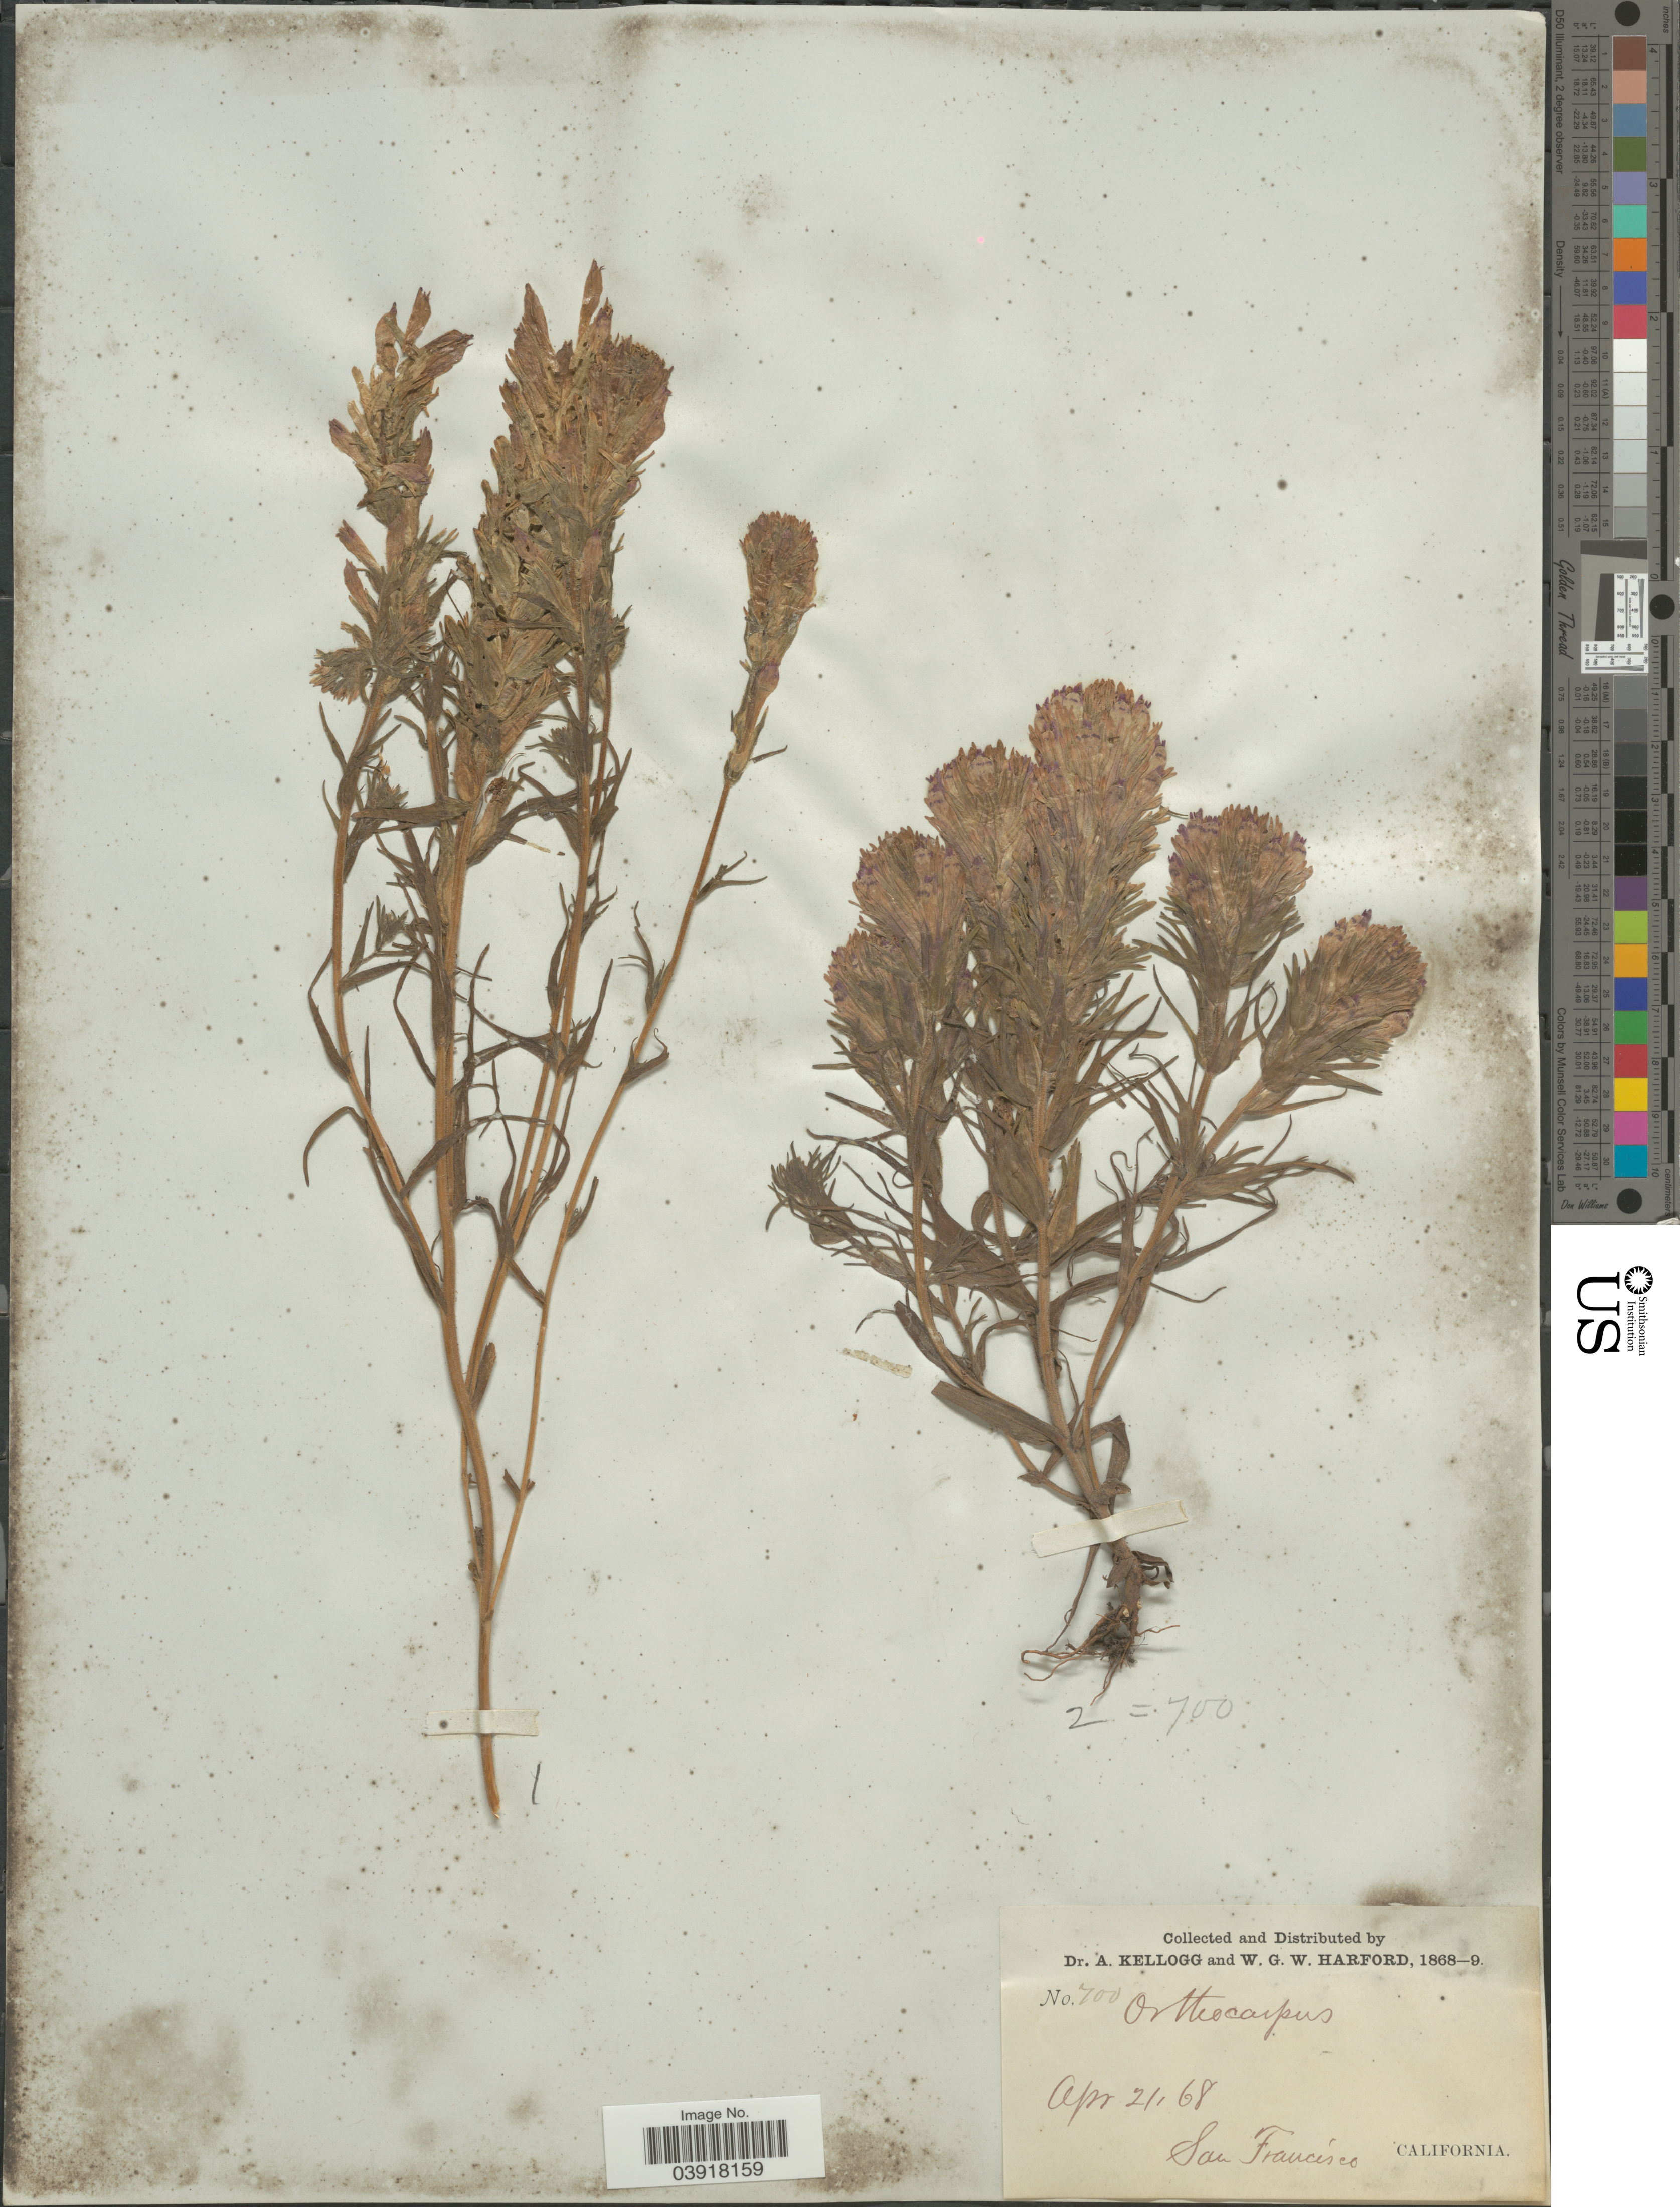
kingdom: Plantae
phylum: Tracheophyta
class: Magnoliopsida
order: Lamiales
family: Orobanchaceae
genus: Orthocarpus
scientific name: Orthocarpus sp.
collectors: A. Kellogg & W. G. W. Harford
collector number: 700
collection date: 1868-04-21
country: United States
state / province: California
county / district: San Francisco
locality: San Francisco.